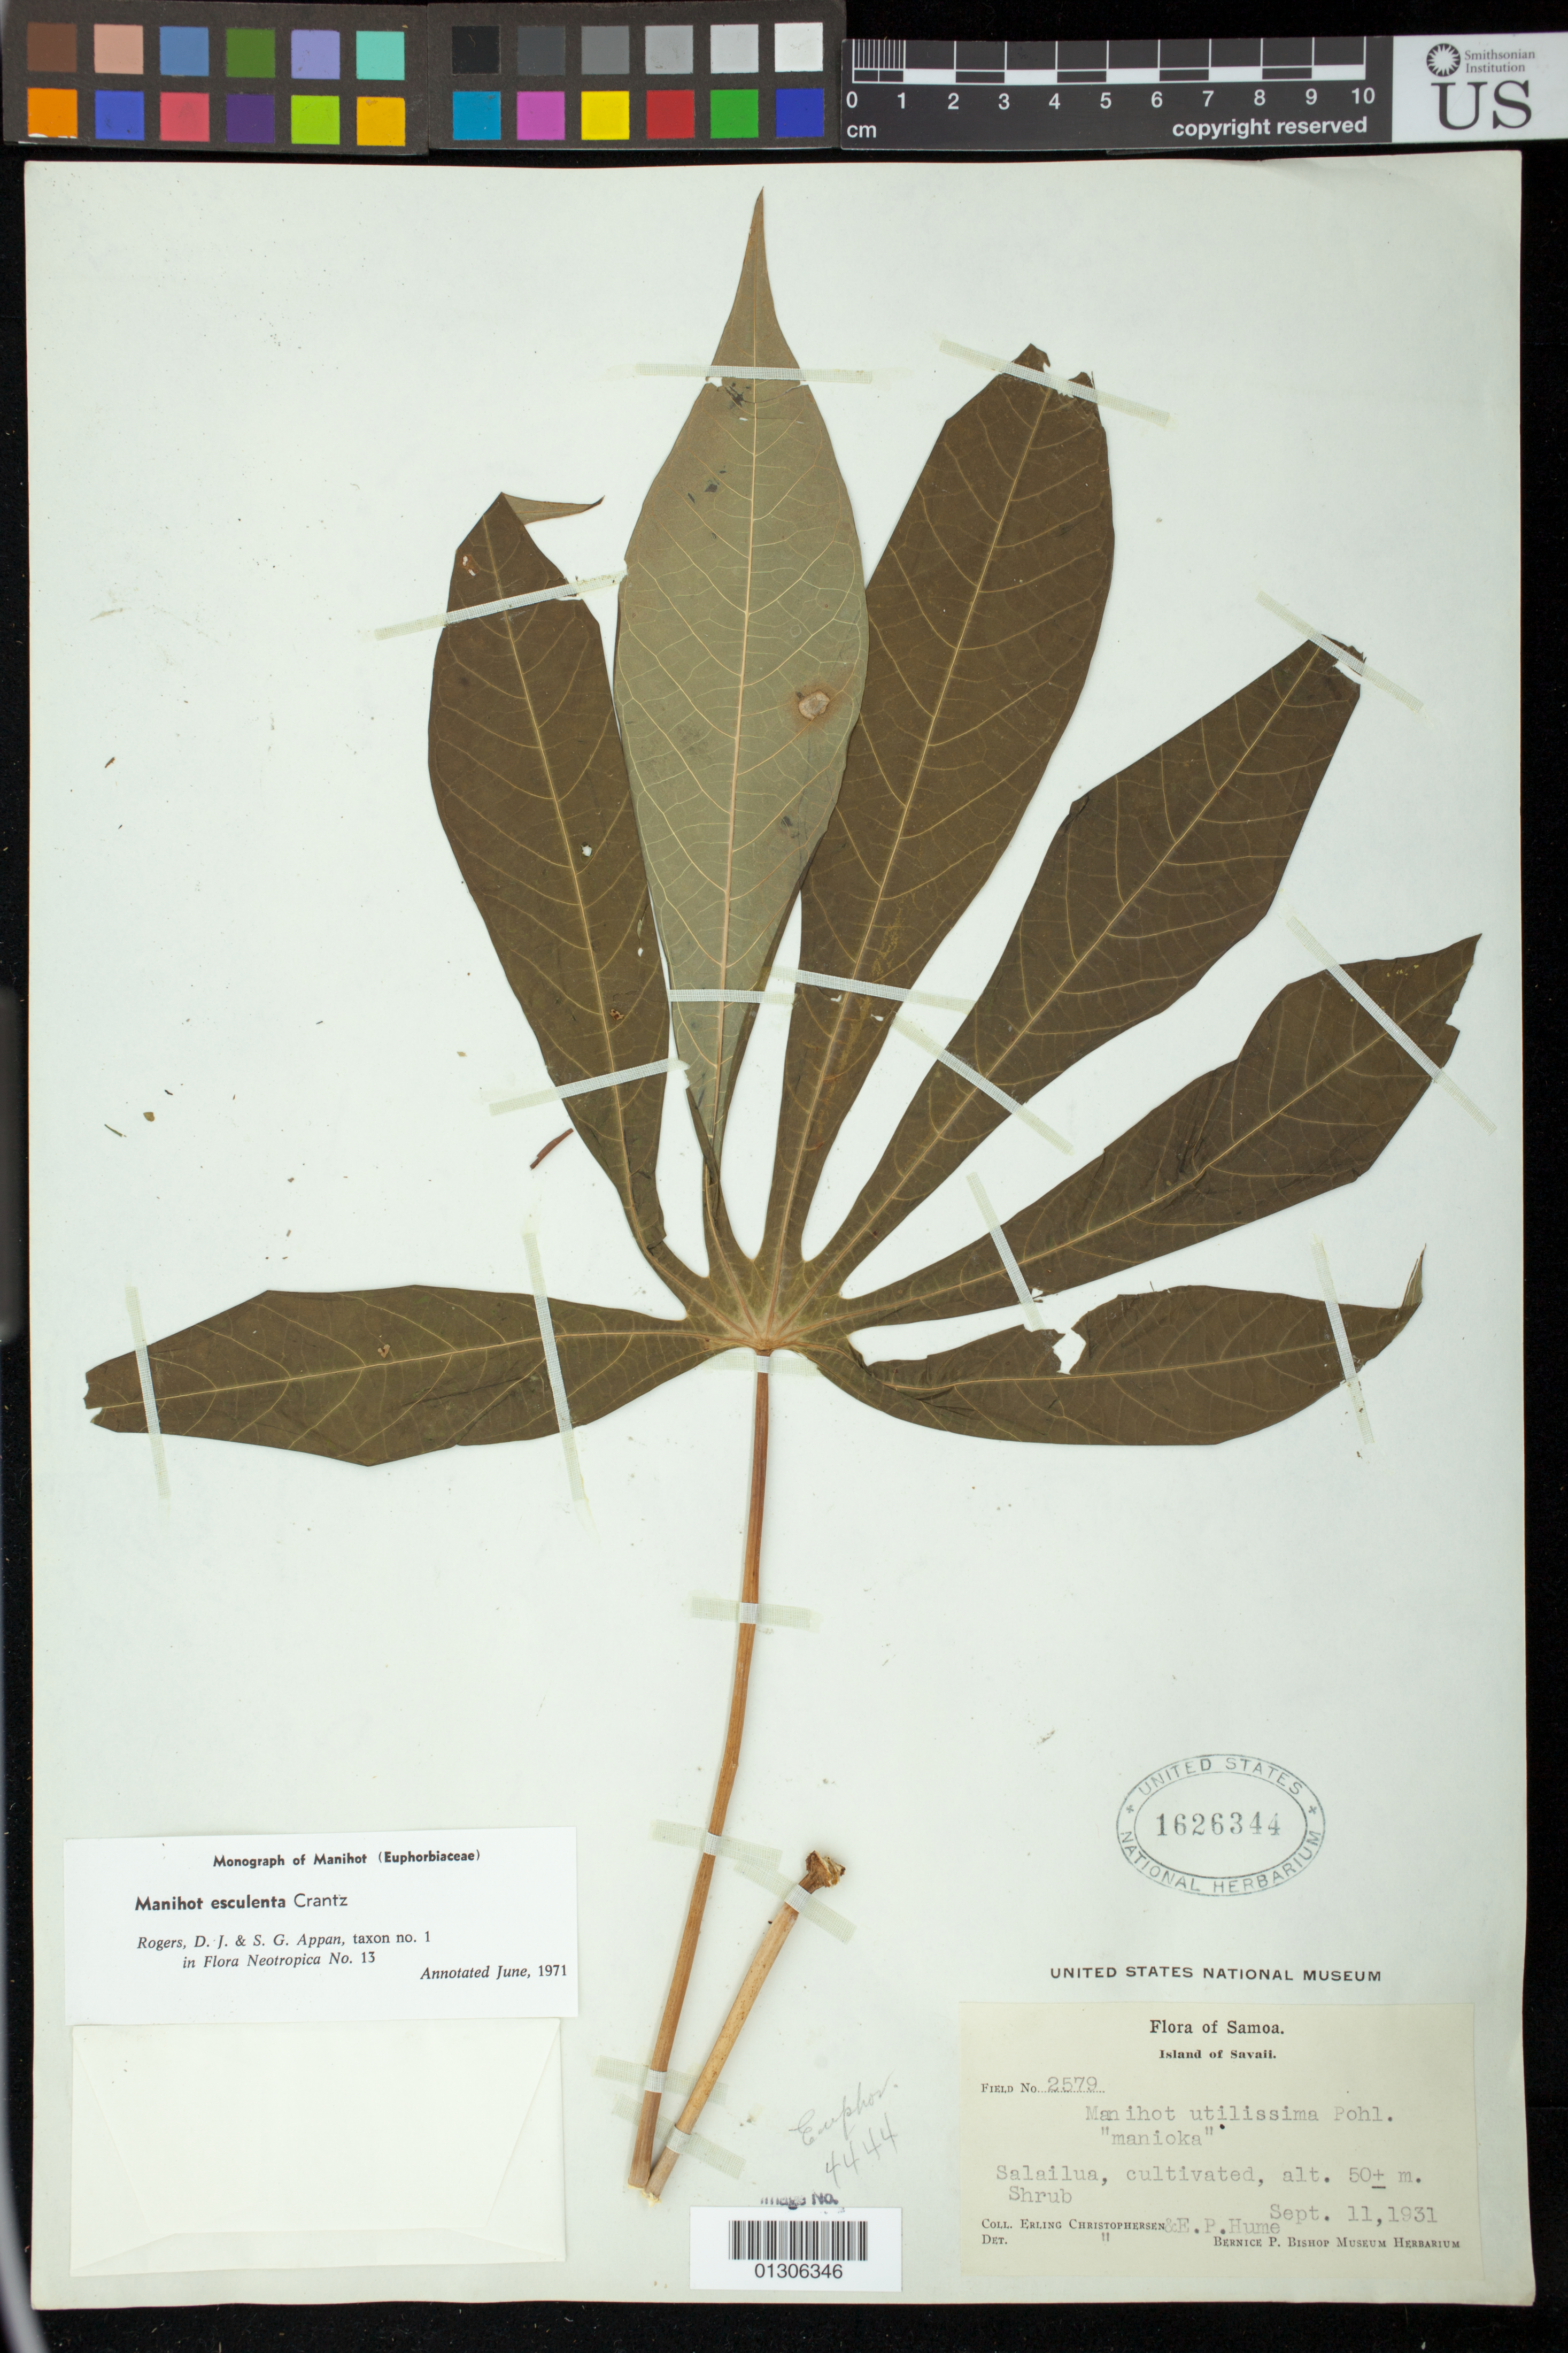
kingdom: Plantae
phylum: Tracheophyta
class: Magnoliopsida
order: Malpighiales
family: Euphorbiaceae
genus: Manihot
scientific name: Manihot esculenta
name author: Crantz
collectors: E. Christophersen & E. P. Hume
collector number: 2579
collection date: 1931-09-11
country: Samoa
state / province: Sala'ilua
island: Savai'i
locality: Salailua, Island of Savail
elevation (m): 50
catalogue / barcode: US 1626344